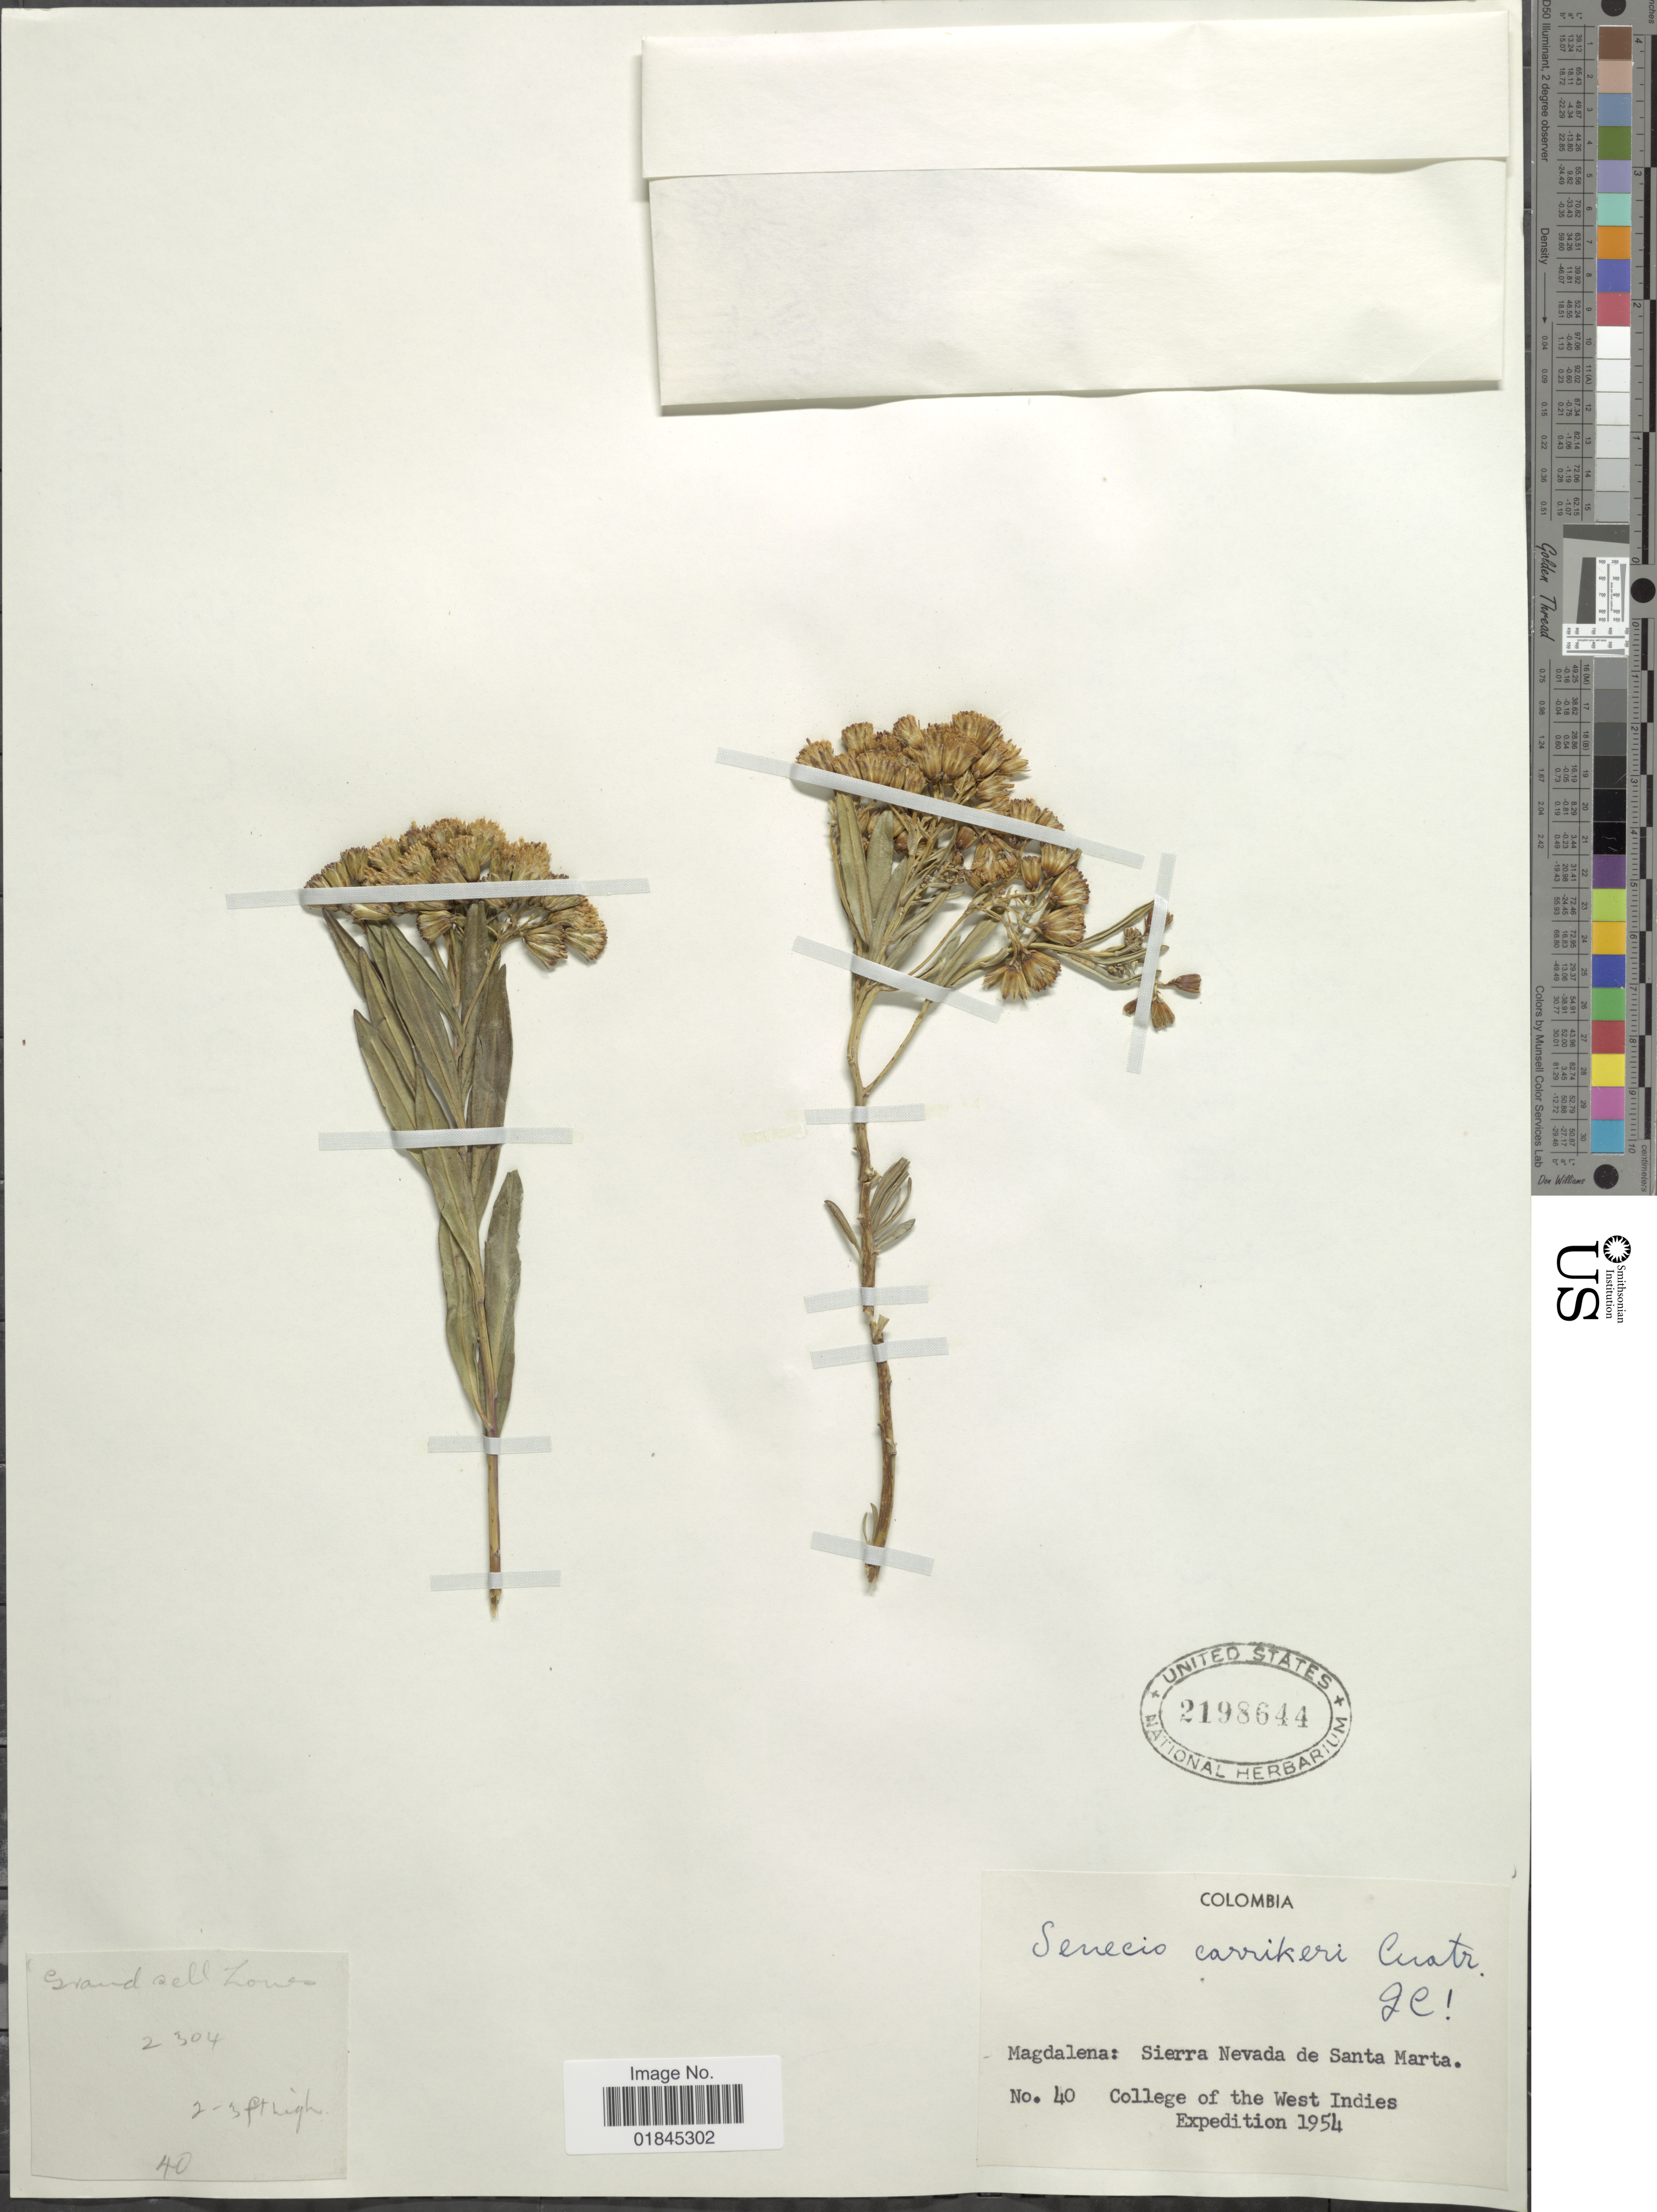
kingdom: Plantae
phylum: Tracheophyta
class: Magnoliopsida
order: Asterales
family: Asteraceae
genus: Pentacalia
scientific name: Pentacalia carrikeri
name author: (Cuatrec.) Cuatrec.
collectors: College of the West Indies Expedition 1954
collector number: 40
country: Colombia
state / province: Magdalena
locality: Magdalena: Sierra Nevada de Santa Marta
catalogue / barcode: US 2198644